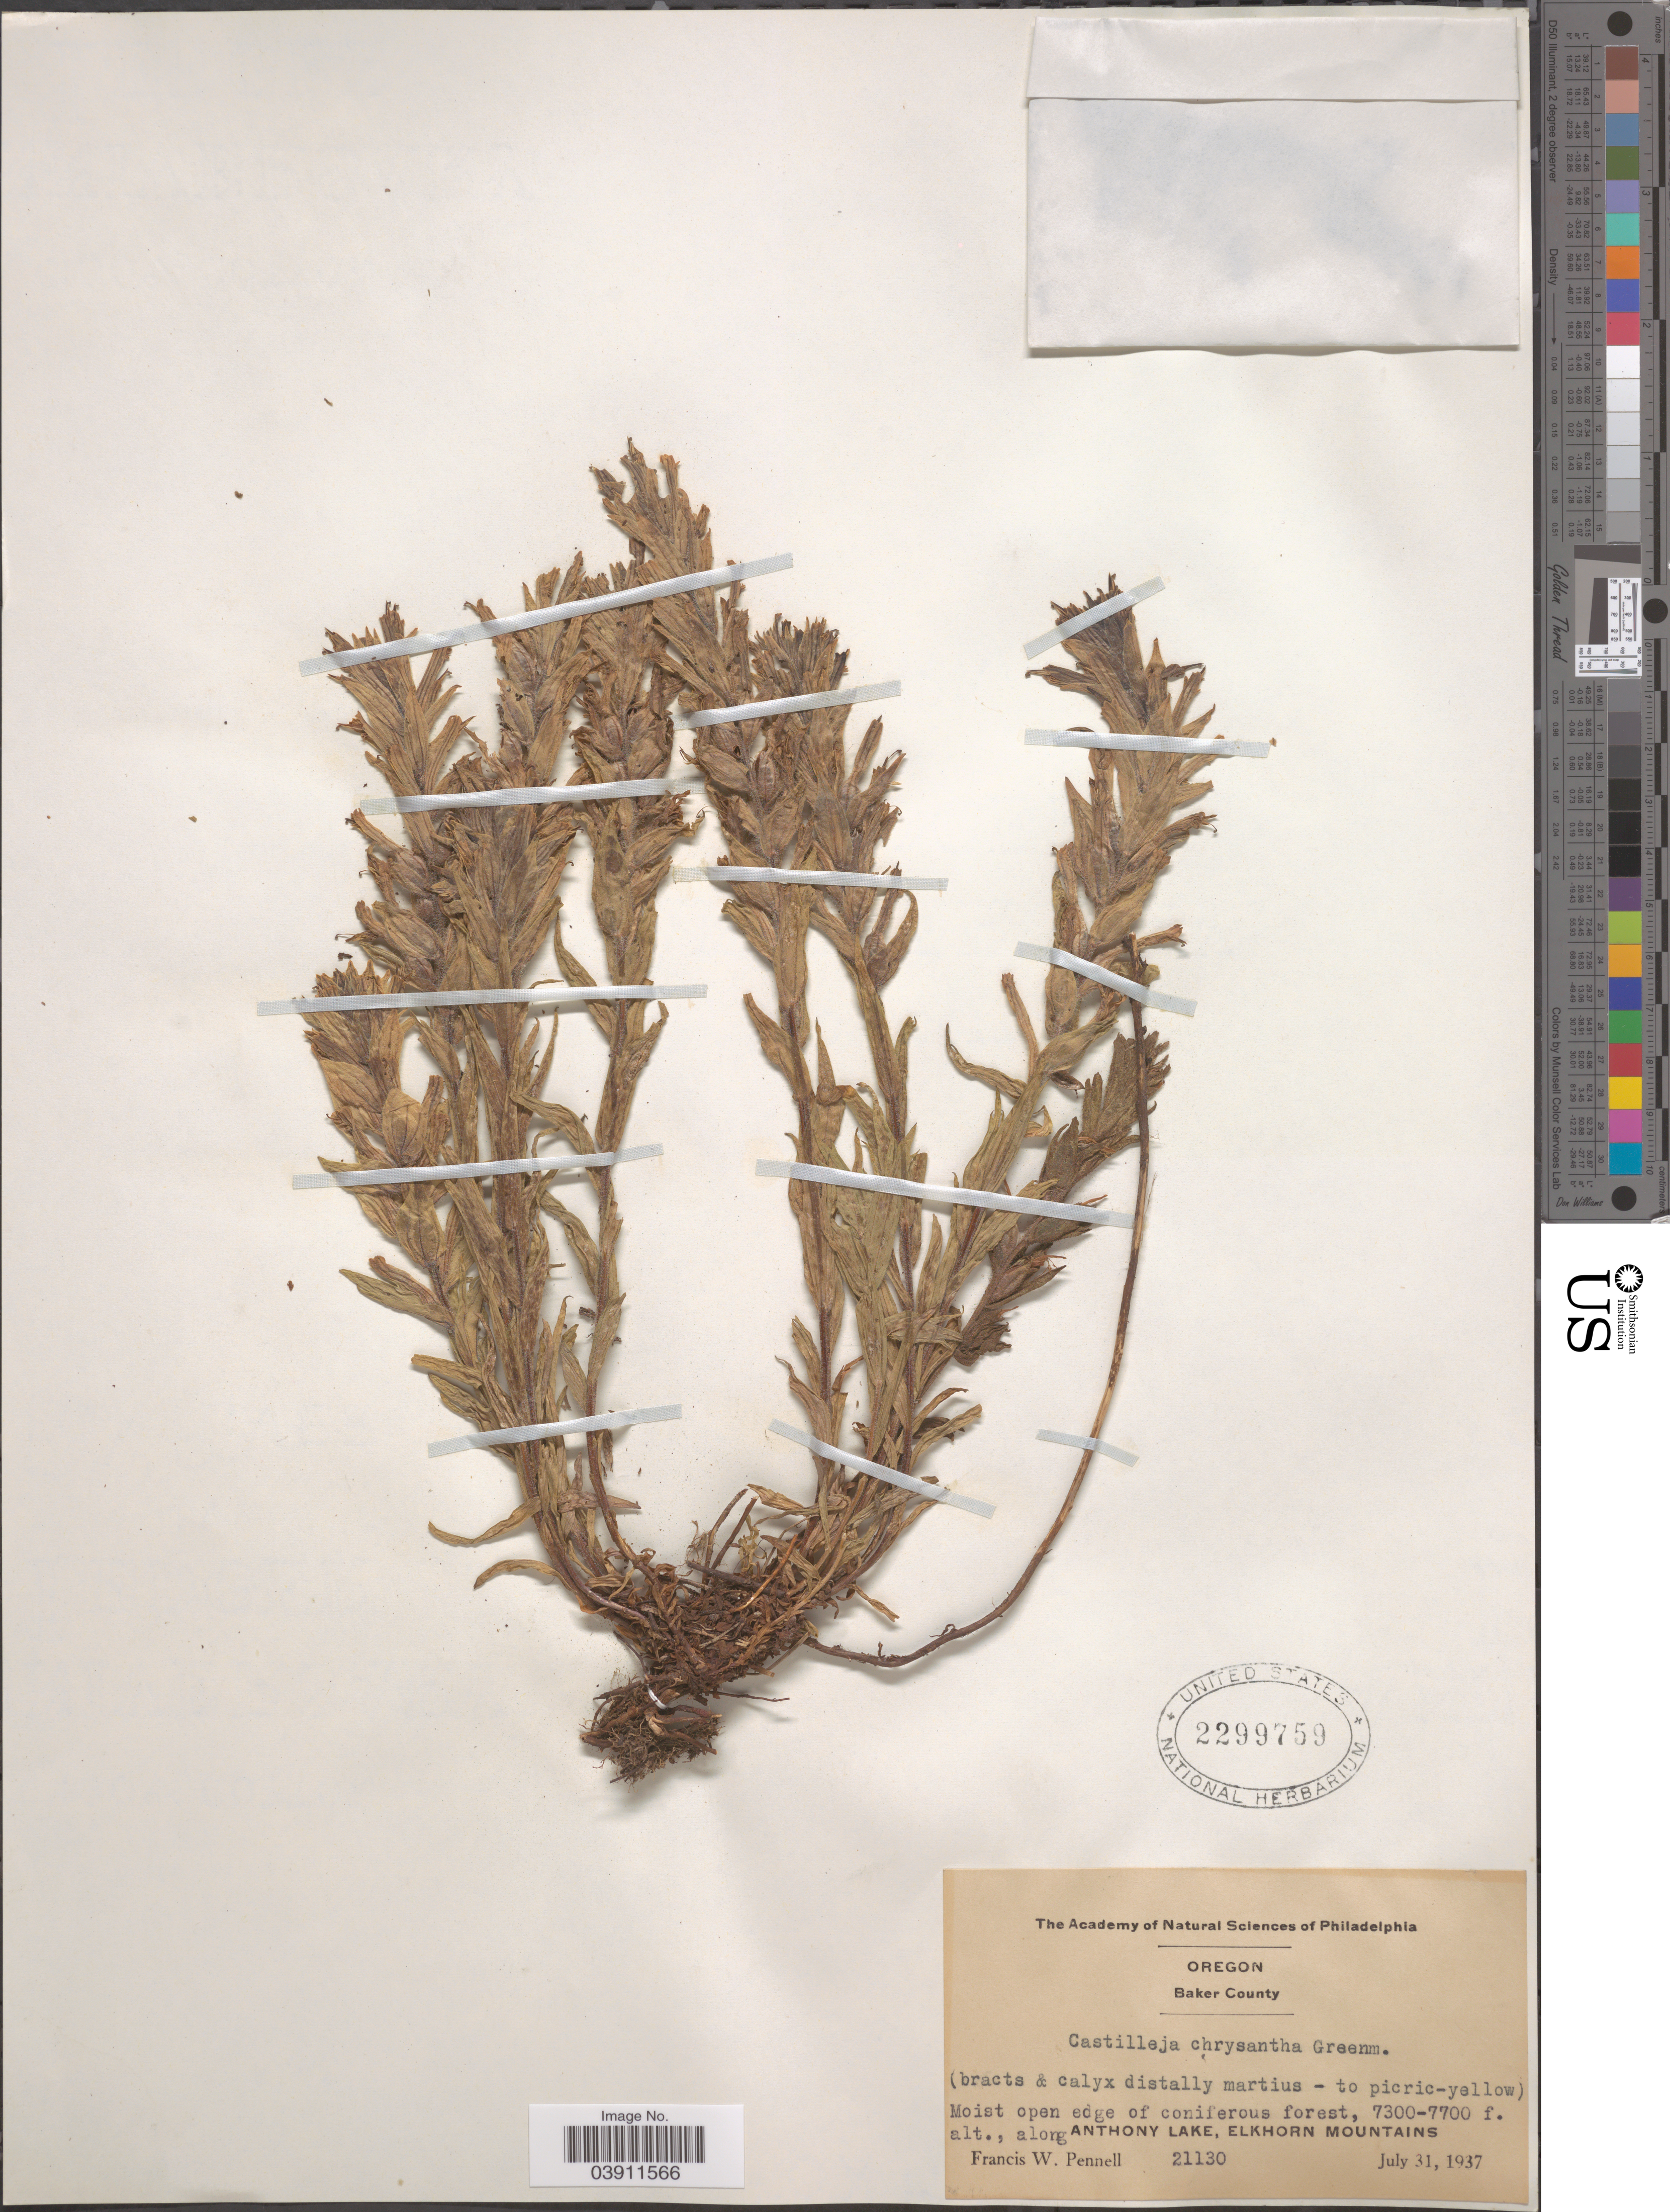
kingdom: Plantae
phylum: Tracheophyta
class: Magnoliopsida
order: Lamiales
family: Orobanchaceae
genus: Castilleja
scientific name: Castilleja chrysantha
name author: Greenm.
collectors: F. W. Pennell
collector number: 21130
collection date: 1937-07-31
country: United States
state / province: Oregon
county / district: Baker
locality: Along Anthony Lake, Elkhorn Mountains.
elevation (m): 2225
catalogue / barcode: US 2299759